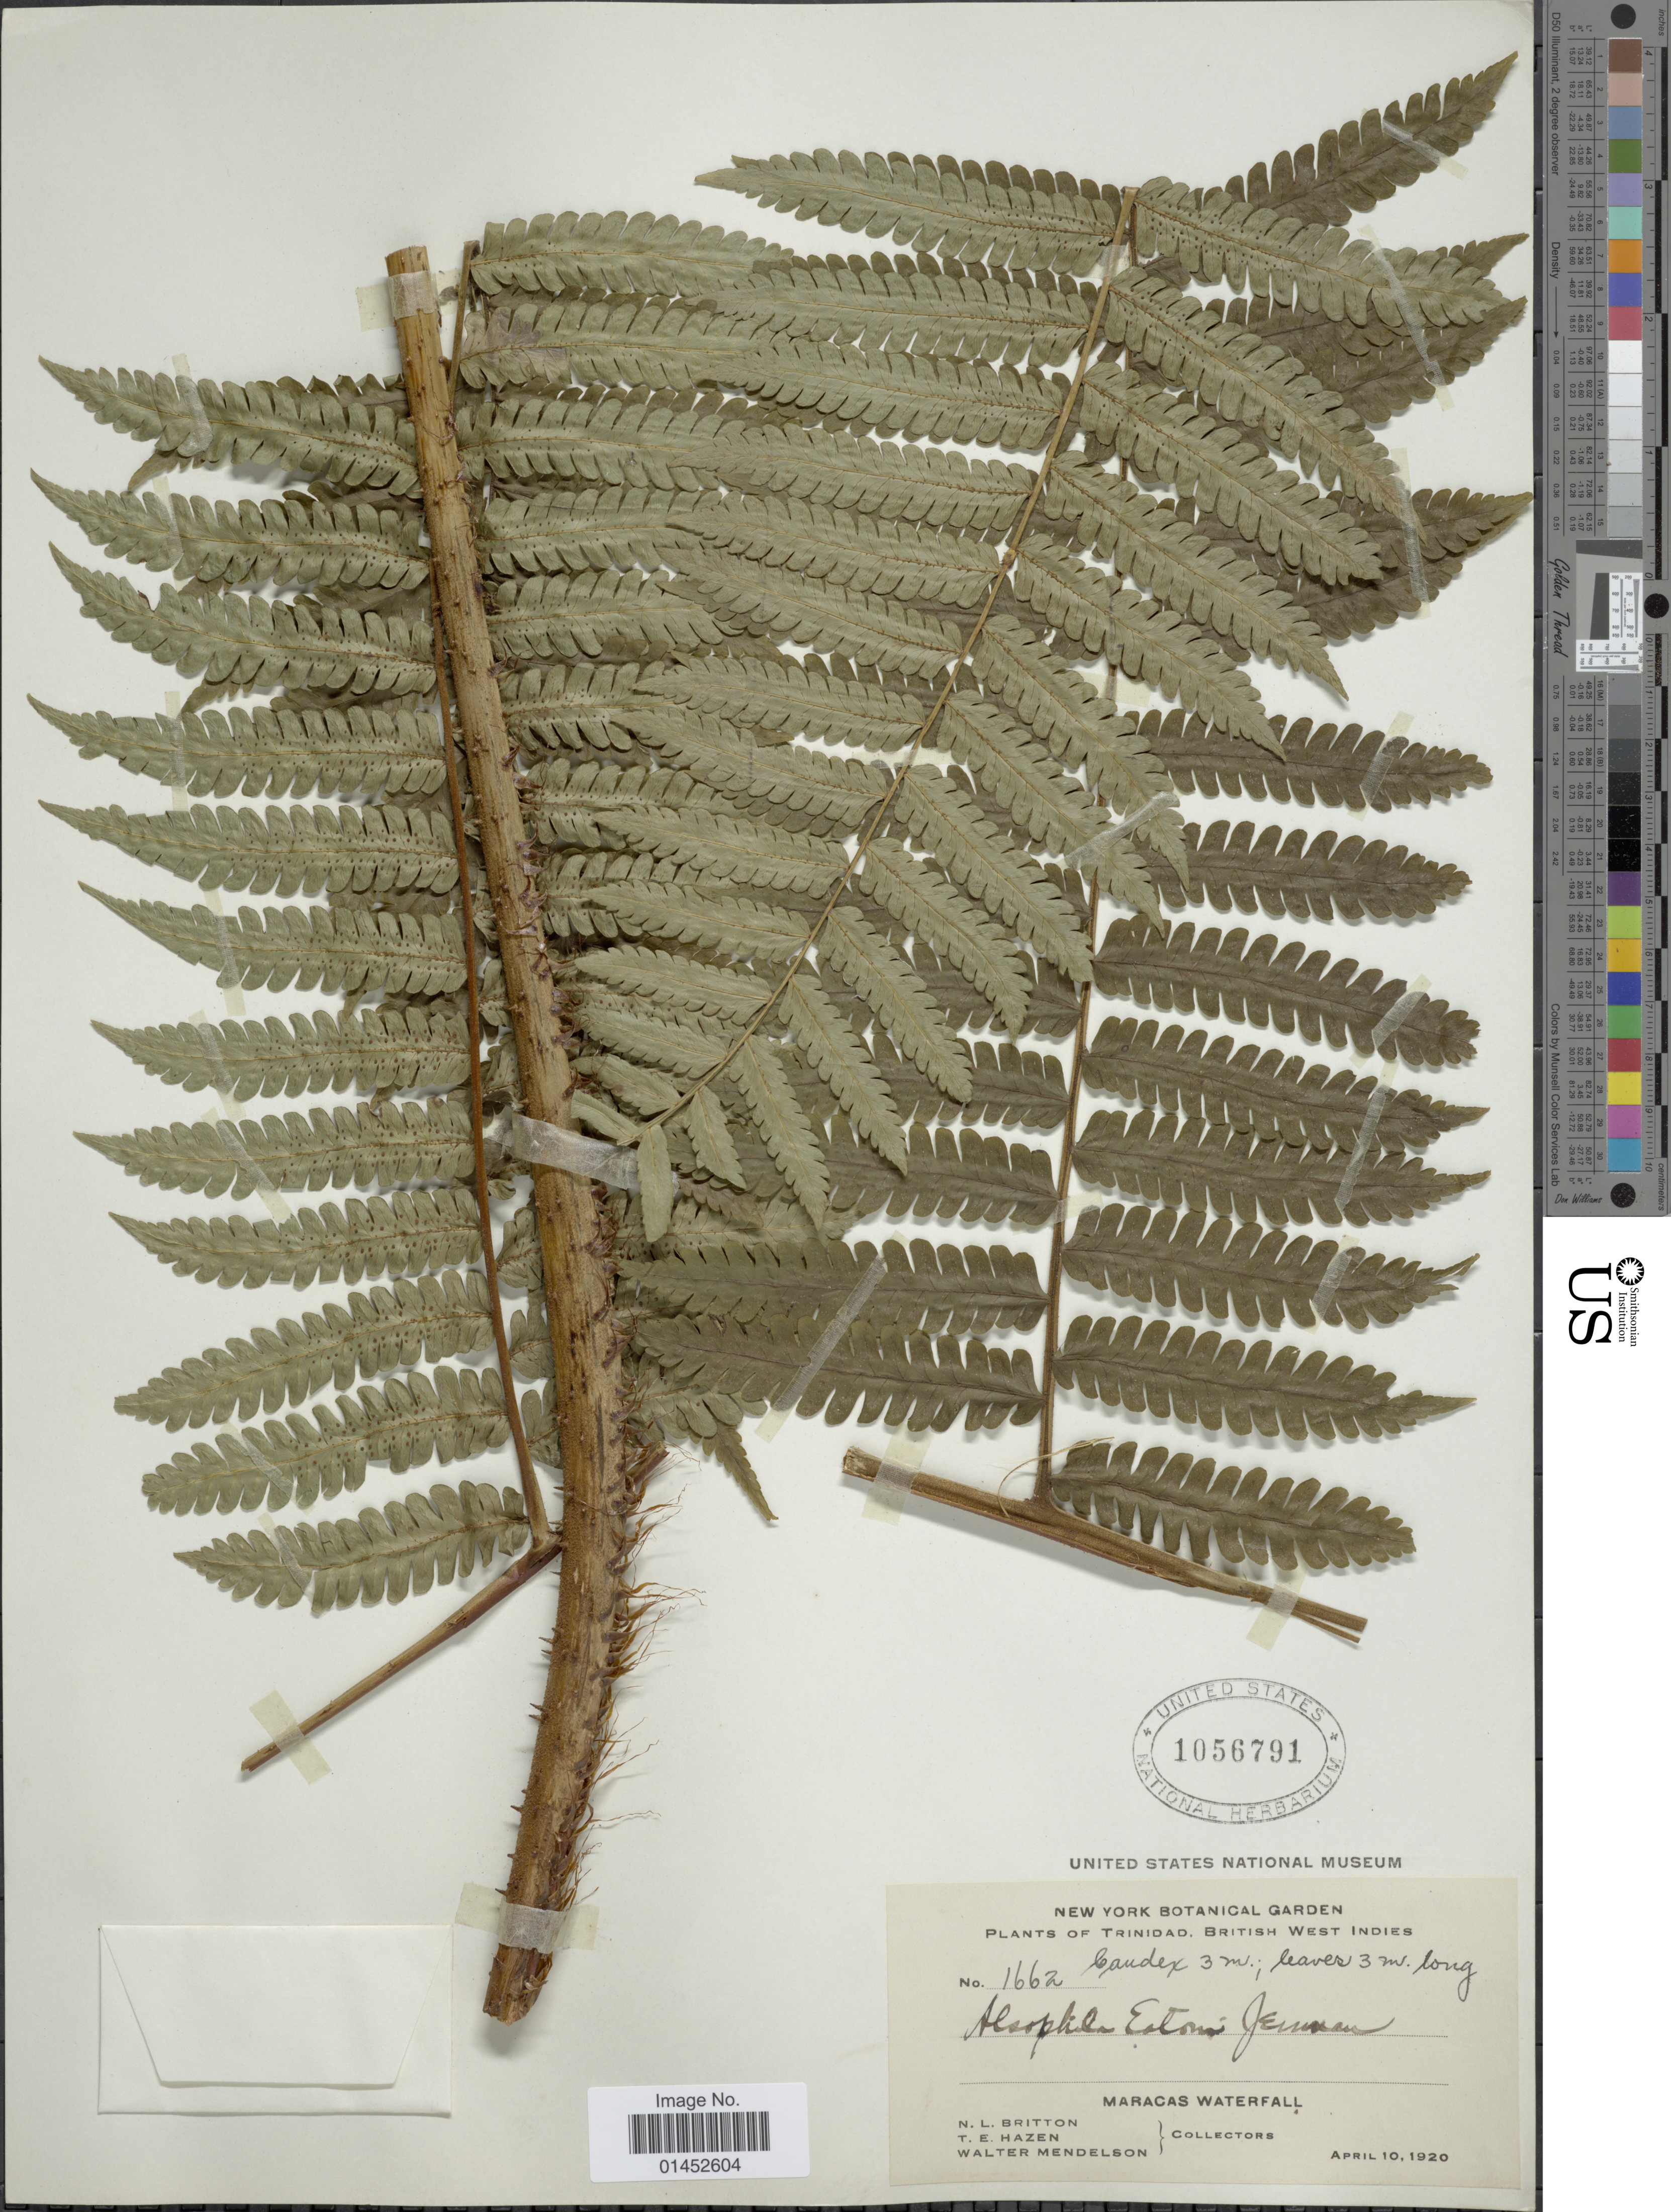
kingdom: Plantae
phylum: Tracheophyta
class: Polypodiopsida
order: Cyatheales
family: Cyatheaceae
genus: Cyathea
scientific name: Cyathea pungens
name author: (Willd.) Domin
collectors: N. Britton, T. E. Hazen & W. Mendelson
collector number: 1662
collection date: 1920-04-10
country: Trinidad and Tobago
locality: Trinidad, British West Indies, Maracas Waterfall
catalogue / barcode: US 1056791